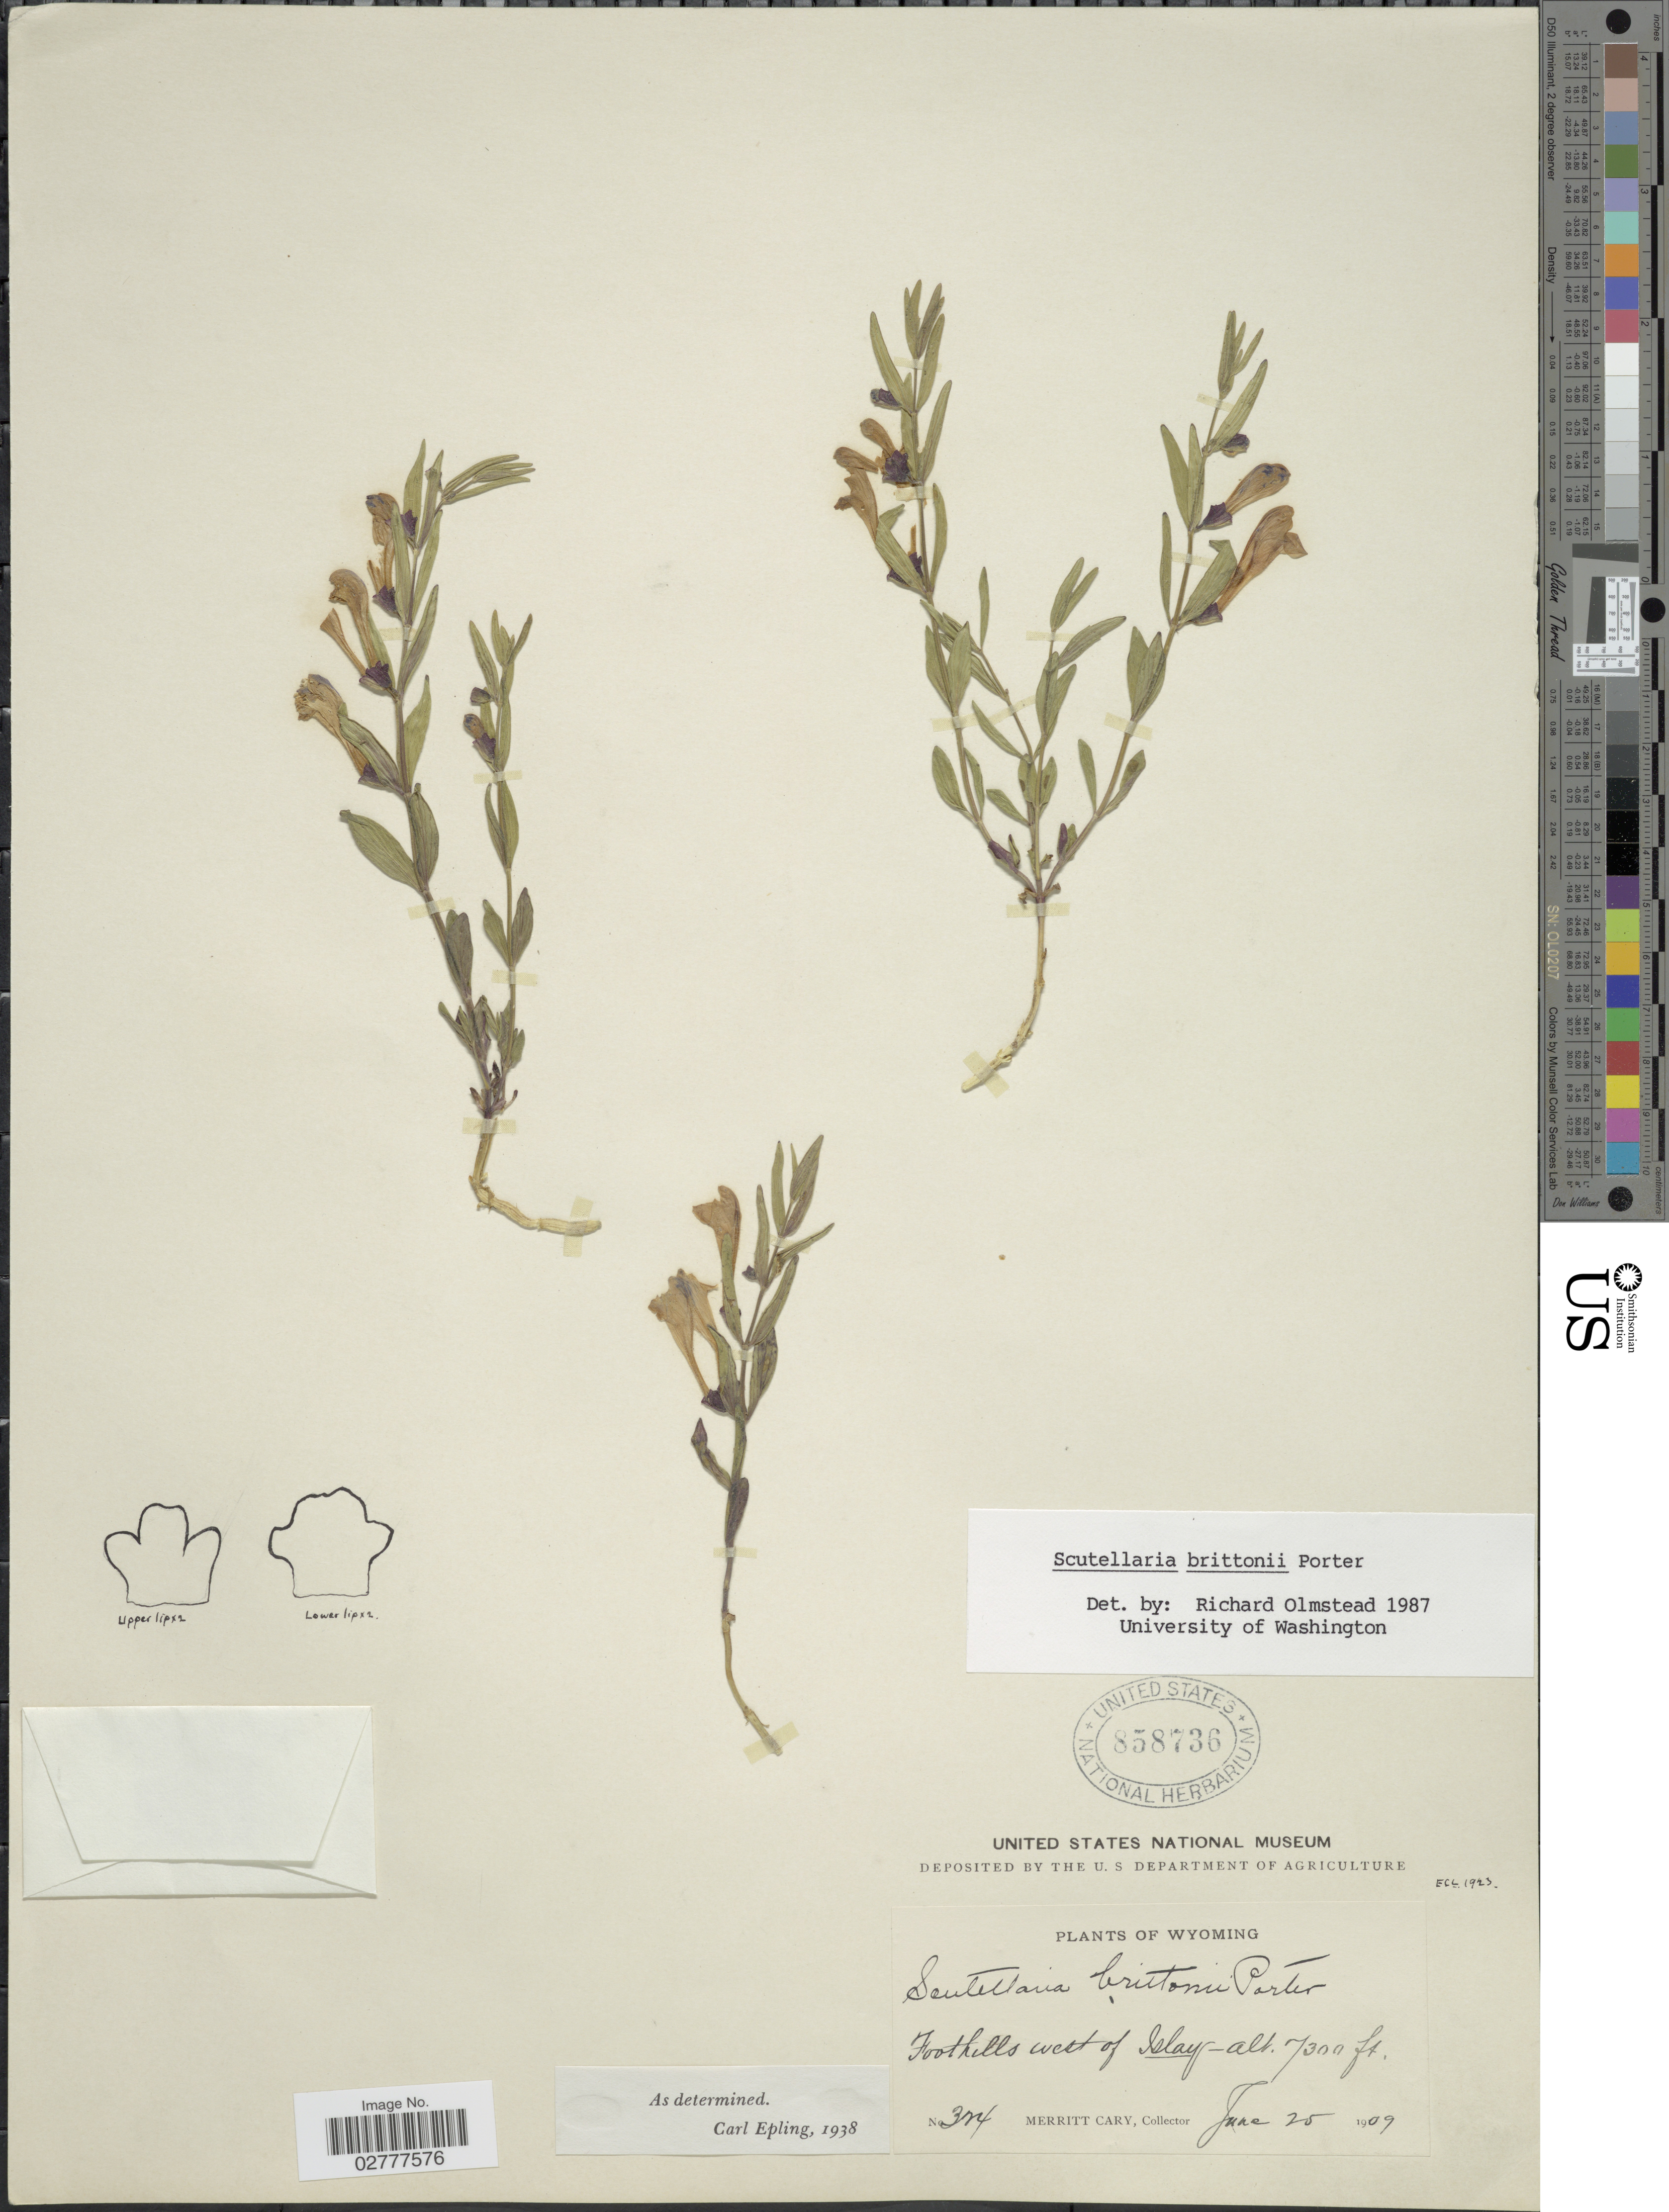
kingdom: Plantae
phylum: Tracheophyta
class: Magnoliopsida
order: Lamiales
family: Lamiaceae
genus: Scutellaria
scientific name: Scutellaria brittonii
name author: Porter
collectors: M. Cary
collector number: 314*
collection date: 1909-06-25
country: United States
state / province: Wyoming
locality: Foothills west of Islay.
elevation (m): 2225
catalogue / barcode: US 858736